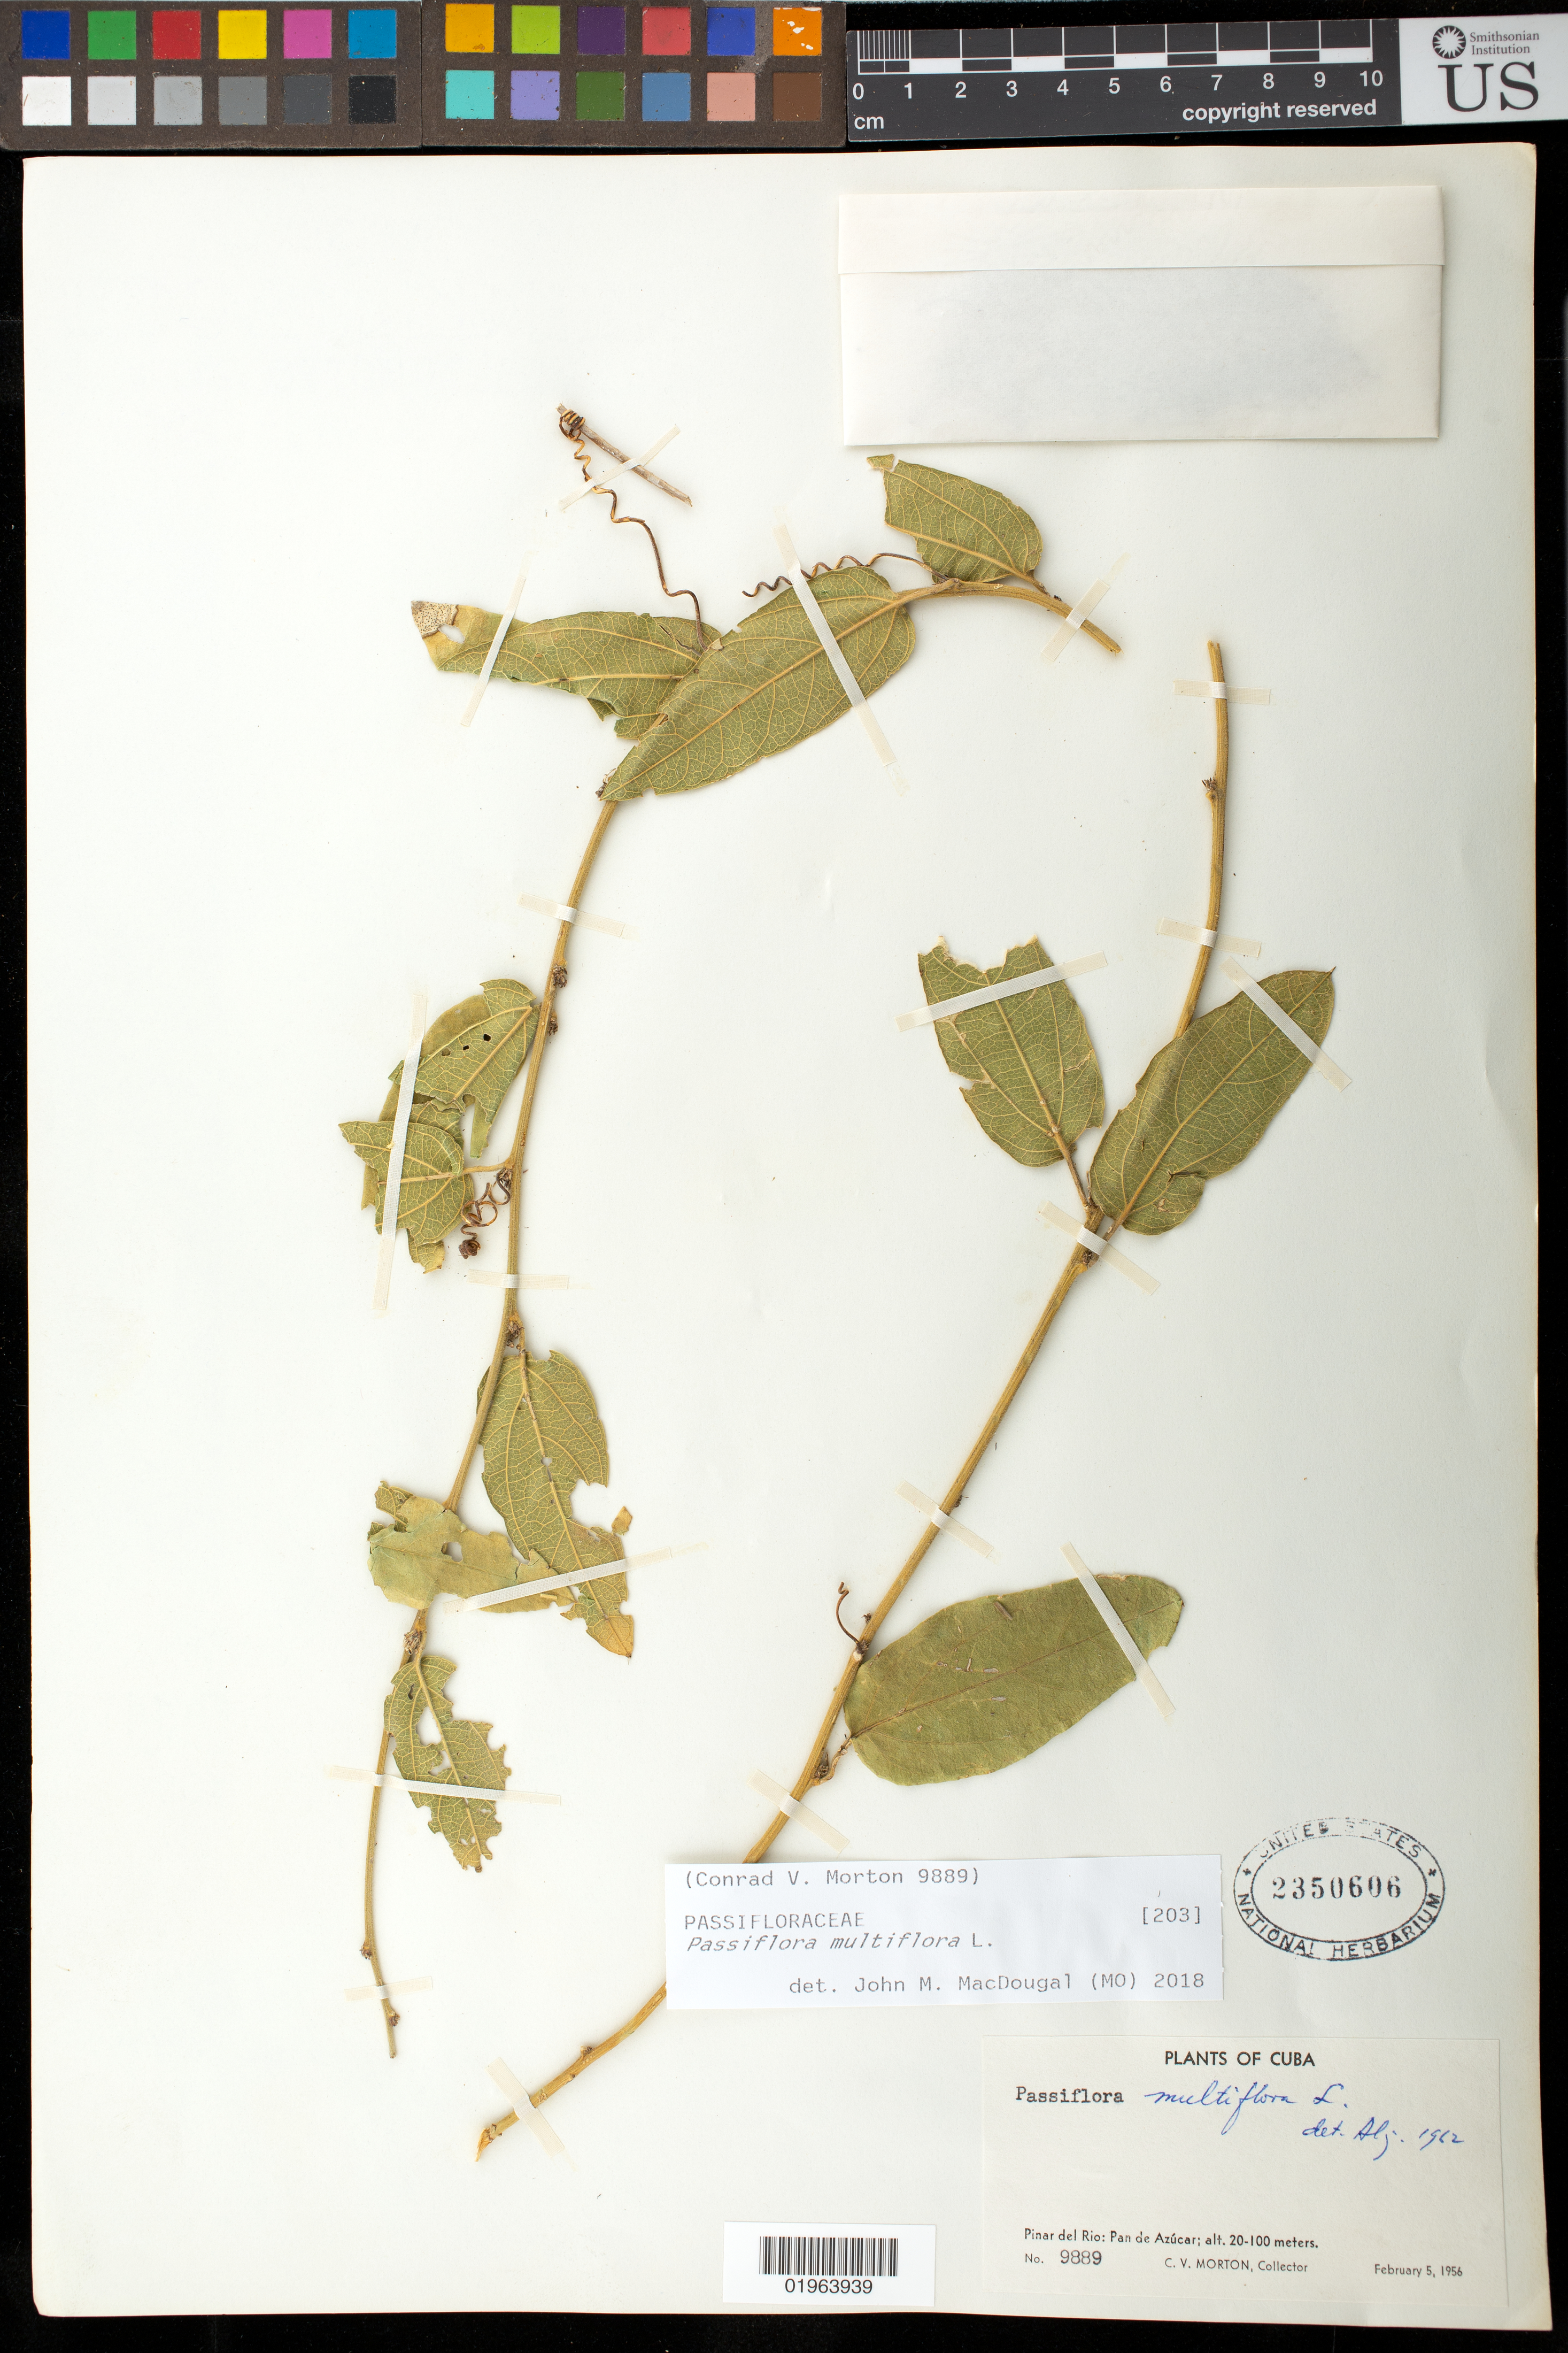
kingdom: Plantae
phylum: Tracheophyta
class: Magnoliopsida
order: Malpighiales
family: Passifloraceae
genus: Passiflora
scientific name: Passiflora multiflora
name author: L.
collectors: C. V. Morton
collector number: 9889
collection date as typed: February 5, 1956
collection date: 1956-02-05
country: Cuba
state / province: Pinar del Río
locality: Pan de Azucar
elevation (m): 20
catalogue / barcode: US 2350606